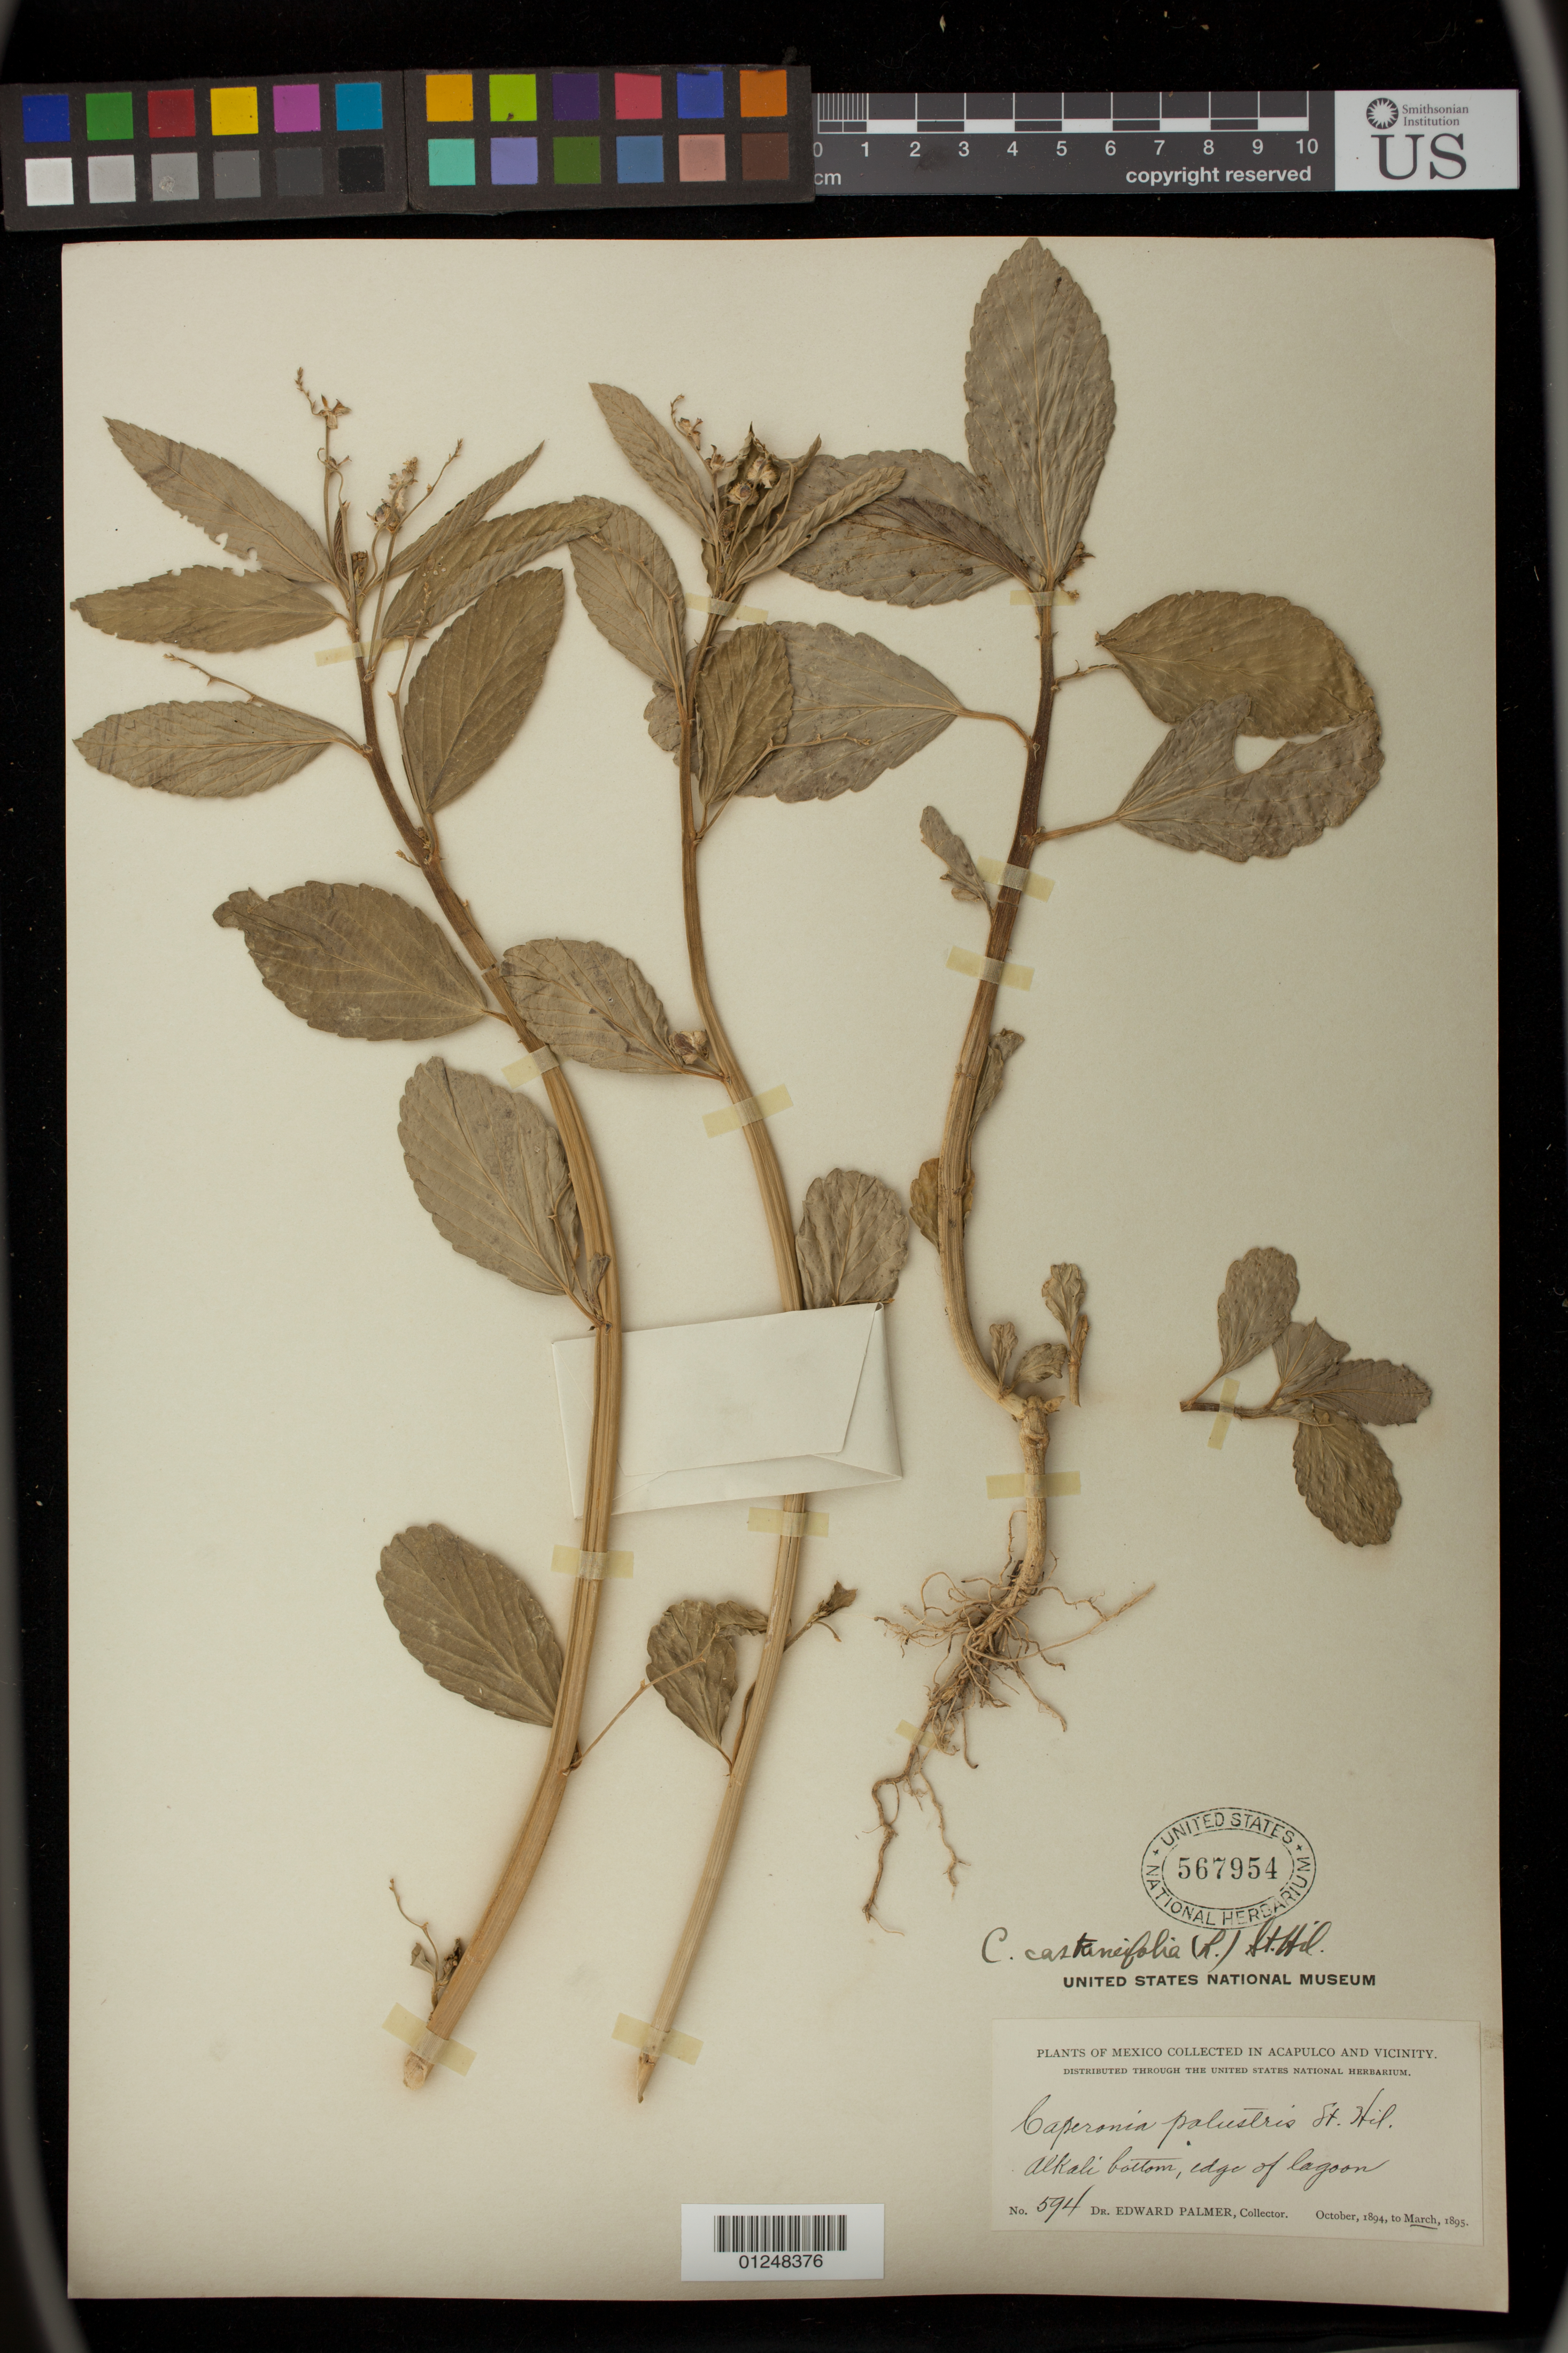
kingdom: Plantae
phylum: Tracheophyta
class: Magnoliopsida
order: Malpighiales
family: Euphorbiaceae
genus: Caperonia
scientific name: Caperonia castaneifolia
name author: (L.) A. St.-Hil.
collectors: E. Palmer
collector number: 594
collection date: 1894-10/1895-03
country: Mexico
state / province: Guerrero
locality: Acapulco and vicinity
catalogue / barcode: US 567954